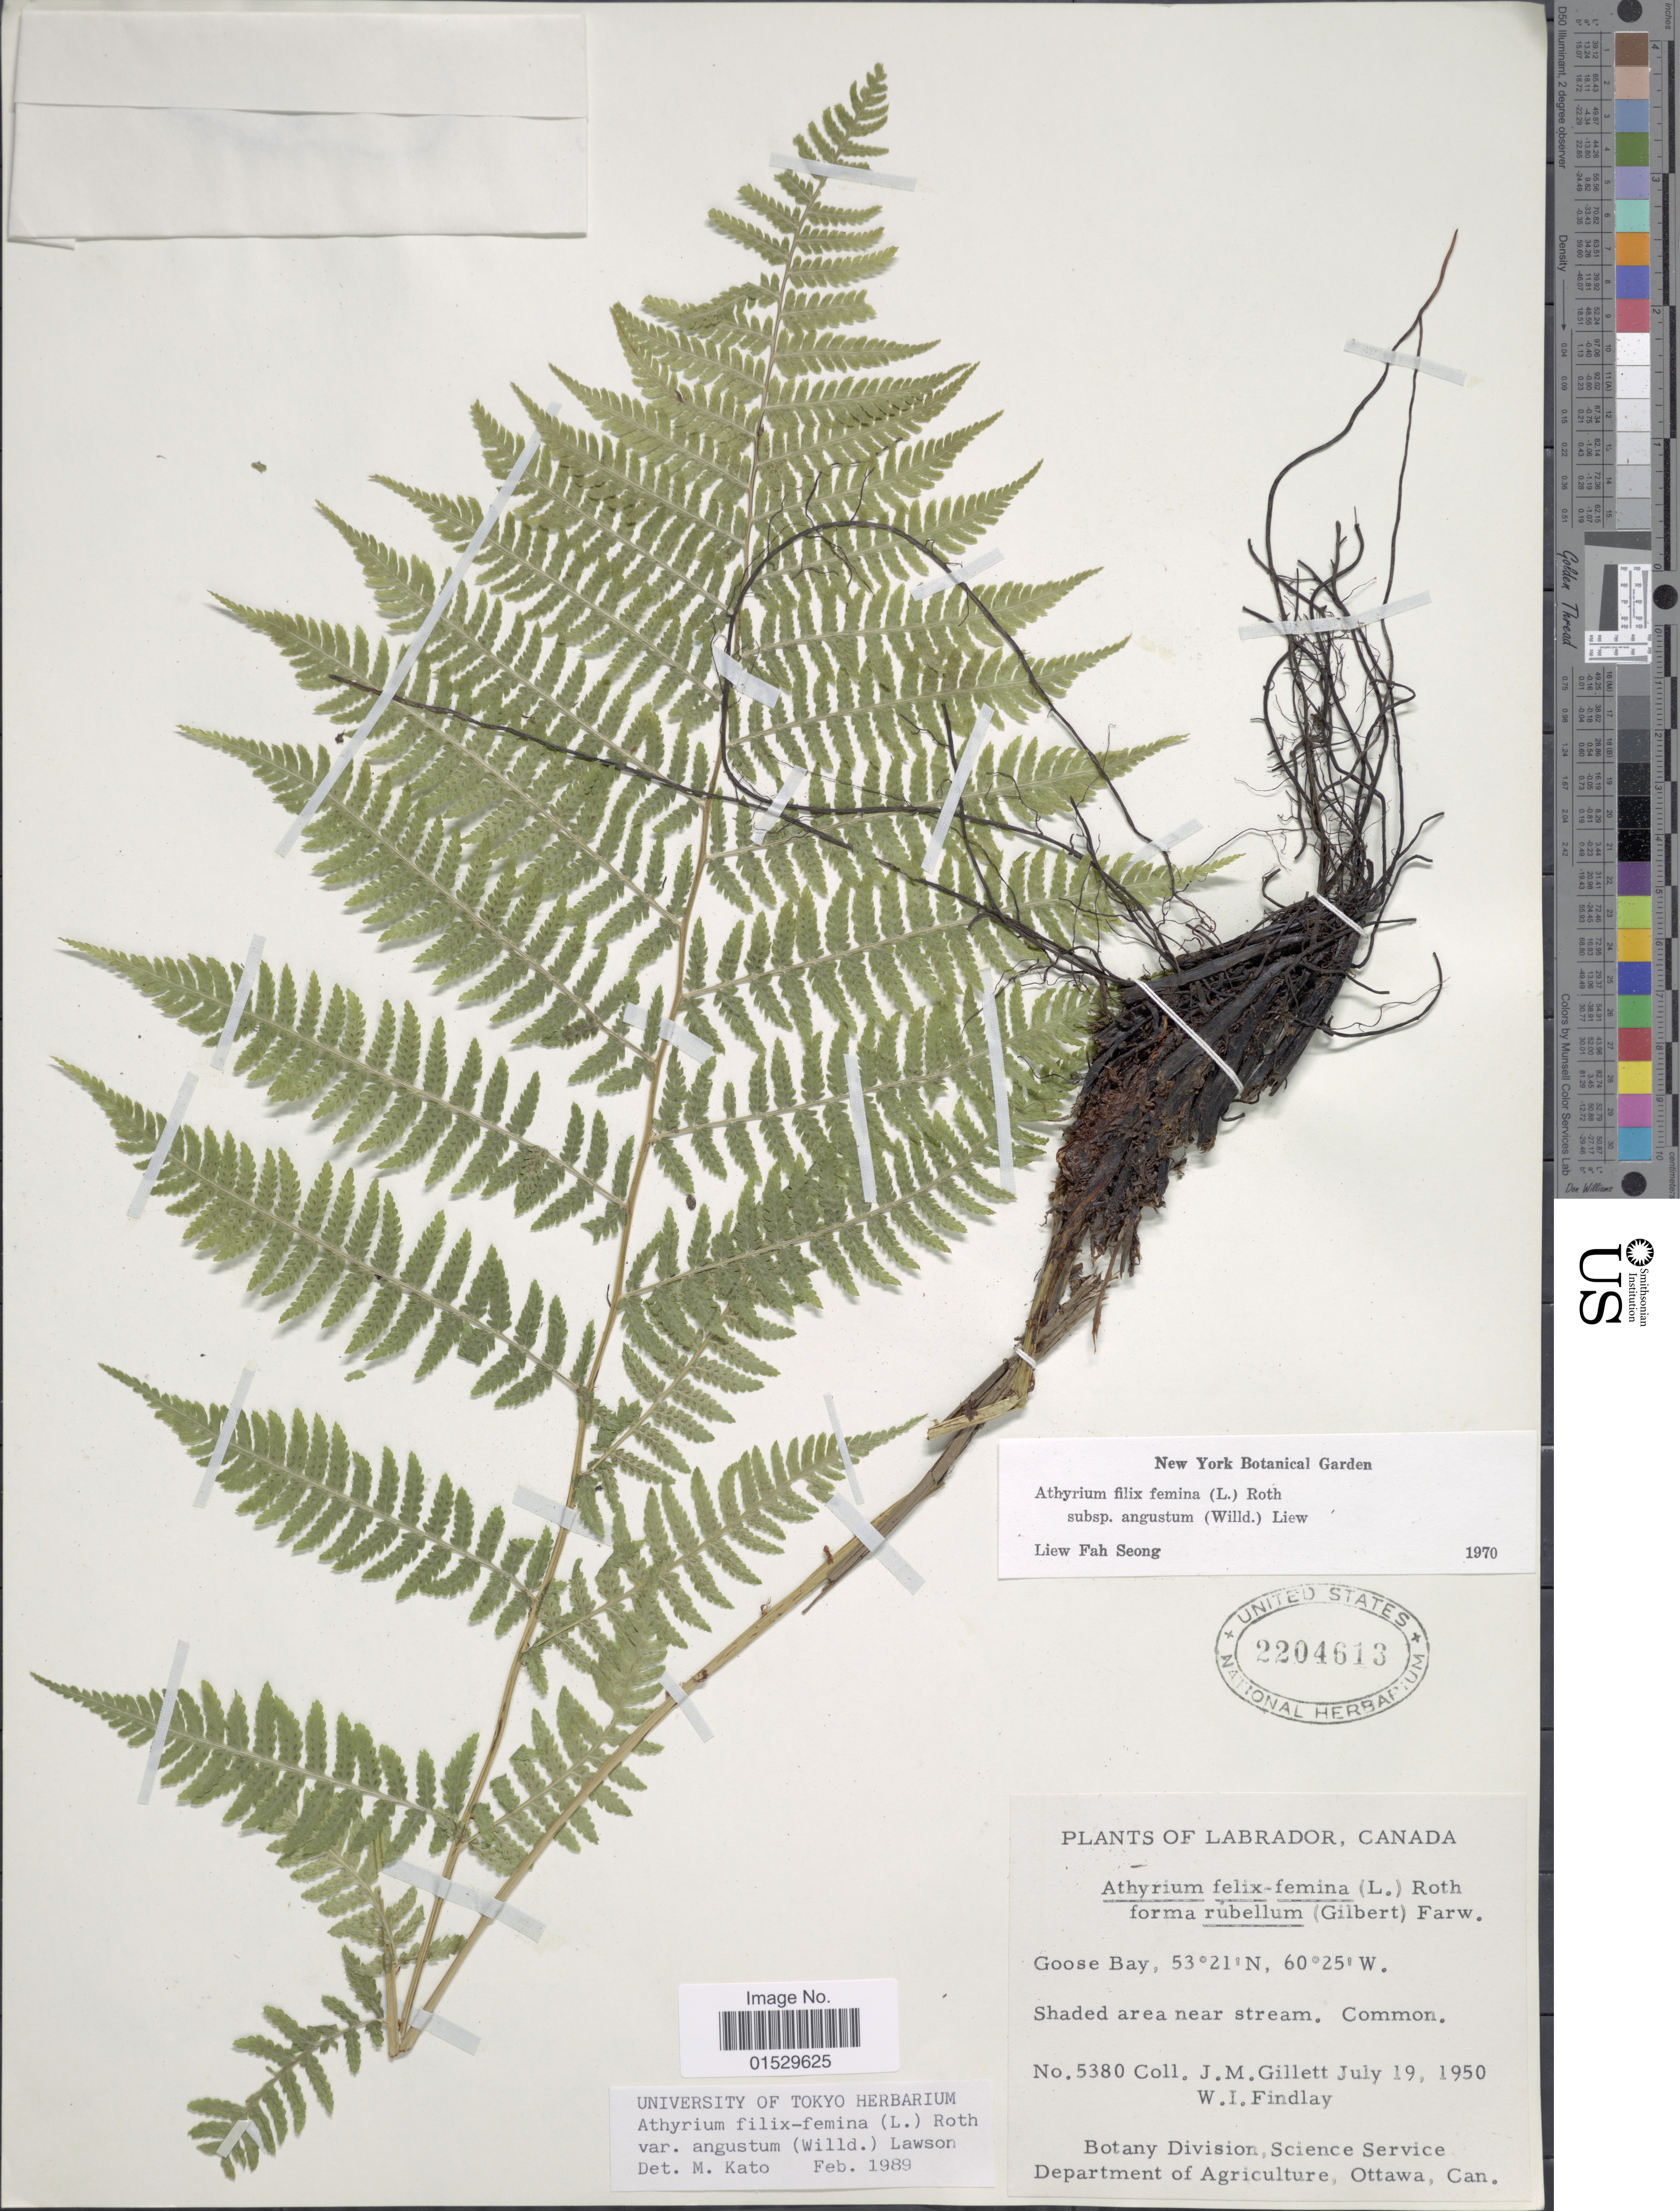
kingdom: Plantae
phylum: Tracheophyta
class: Polypodiopsida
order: Polypodiales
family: Athyriaceae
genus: Athyrium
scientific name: Athyrium filix-femina subsp. angustatum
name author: (Willd.) R.T. Clausen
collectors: J. M. Gillett & W. Findlay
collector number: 5380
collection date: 1950-07-19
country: Canada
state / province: Newfoundland and Labrador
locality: Labrador, Goose Bay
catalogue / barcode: US 2204613